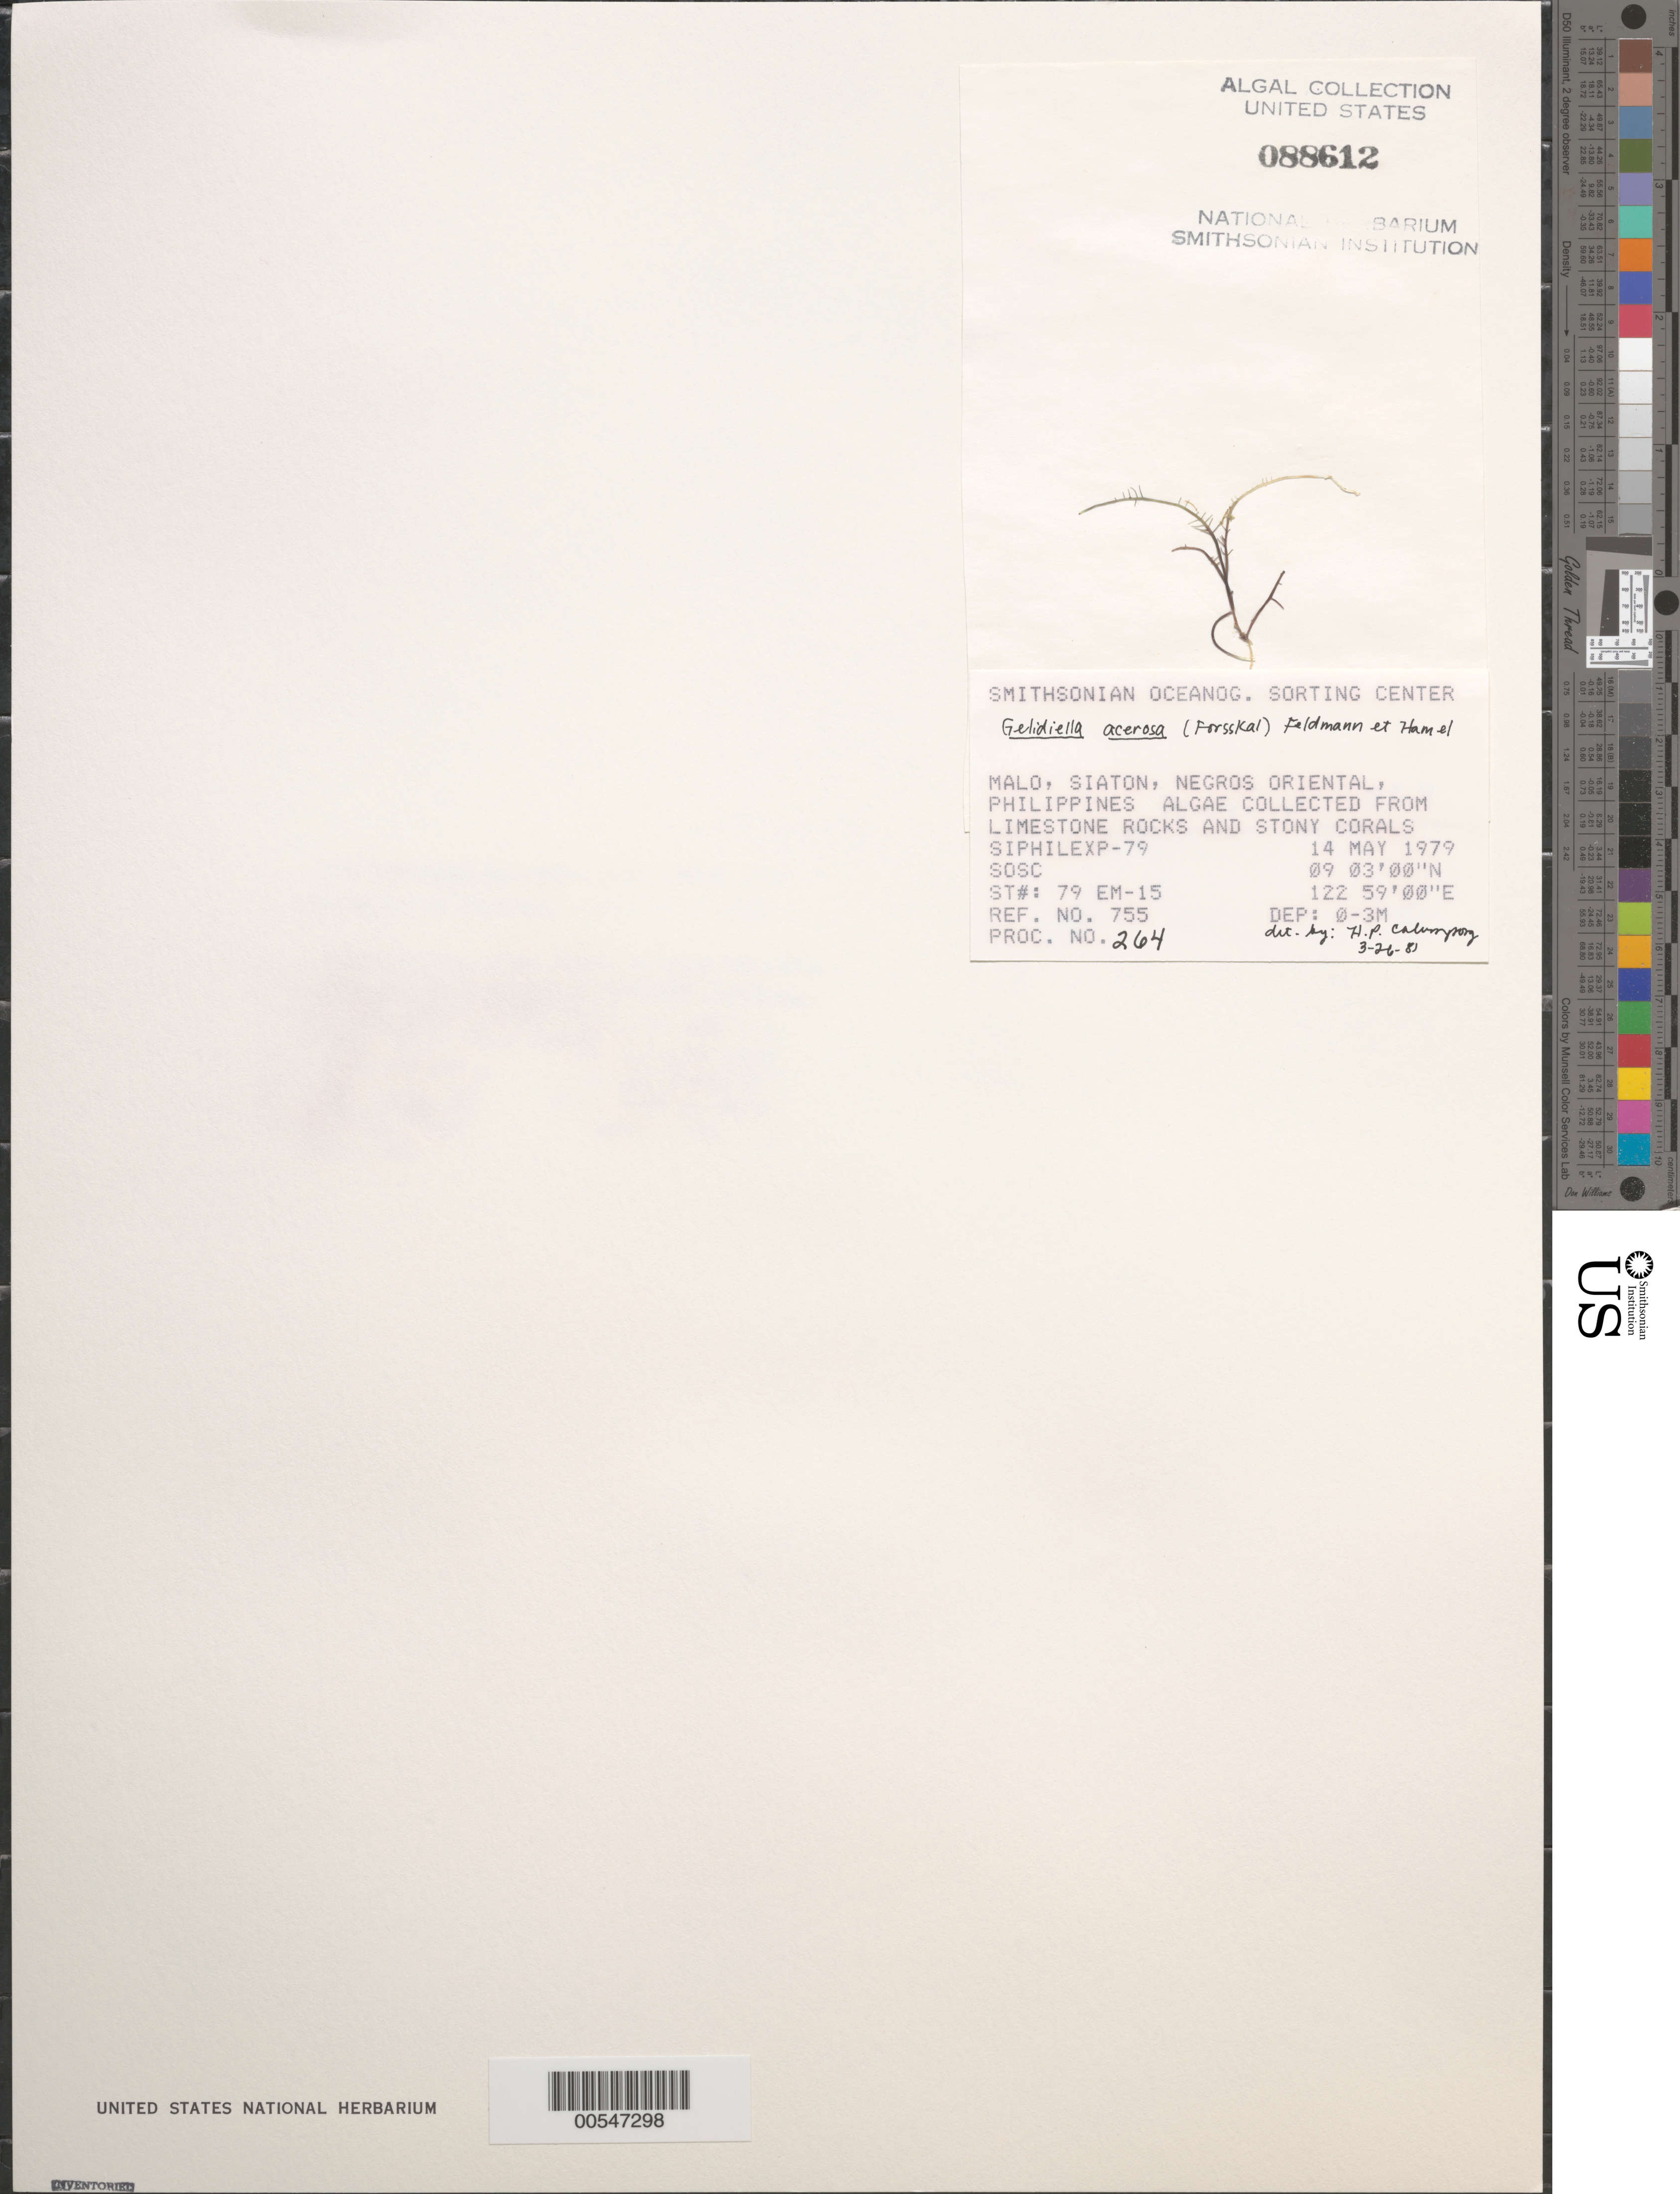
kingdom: Plantae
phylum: Rhodophyta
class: Florideophyceae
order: Gelidiales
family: Gelidiellaceae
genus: Gelidiella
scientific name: Gelidiella acerosa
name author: (Forssk.) Feldmann & G. Hamel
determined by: Calumpong, H. P.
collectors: SOSC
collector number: Station 79 Em-15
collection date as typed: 14 May 1979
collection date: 1979-05-14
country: Philippines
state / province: Central Visayas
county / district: Negros Oriental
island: Negros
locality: Malo, Siaton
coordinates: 09 03'00"N, 122 59'00"E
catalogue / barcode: US 88612